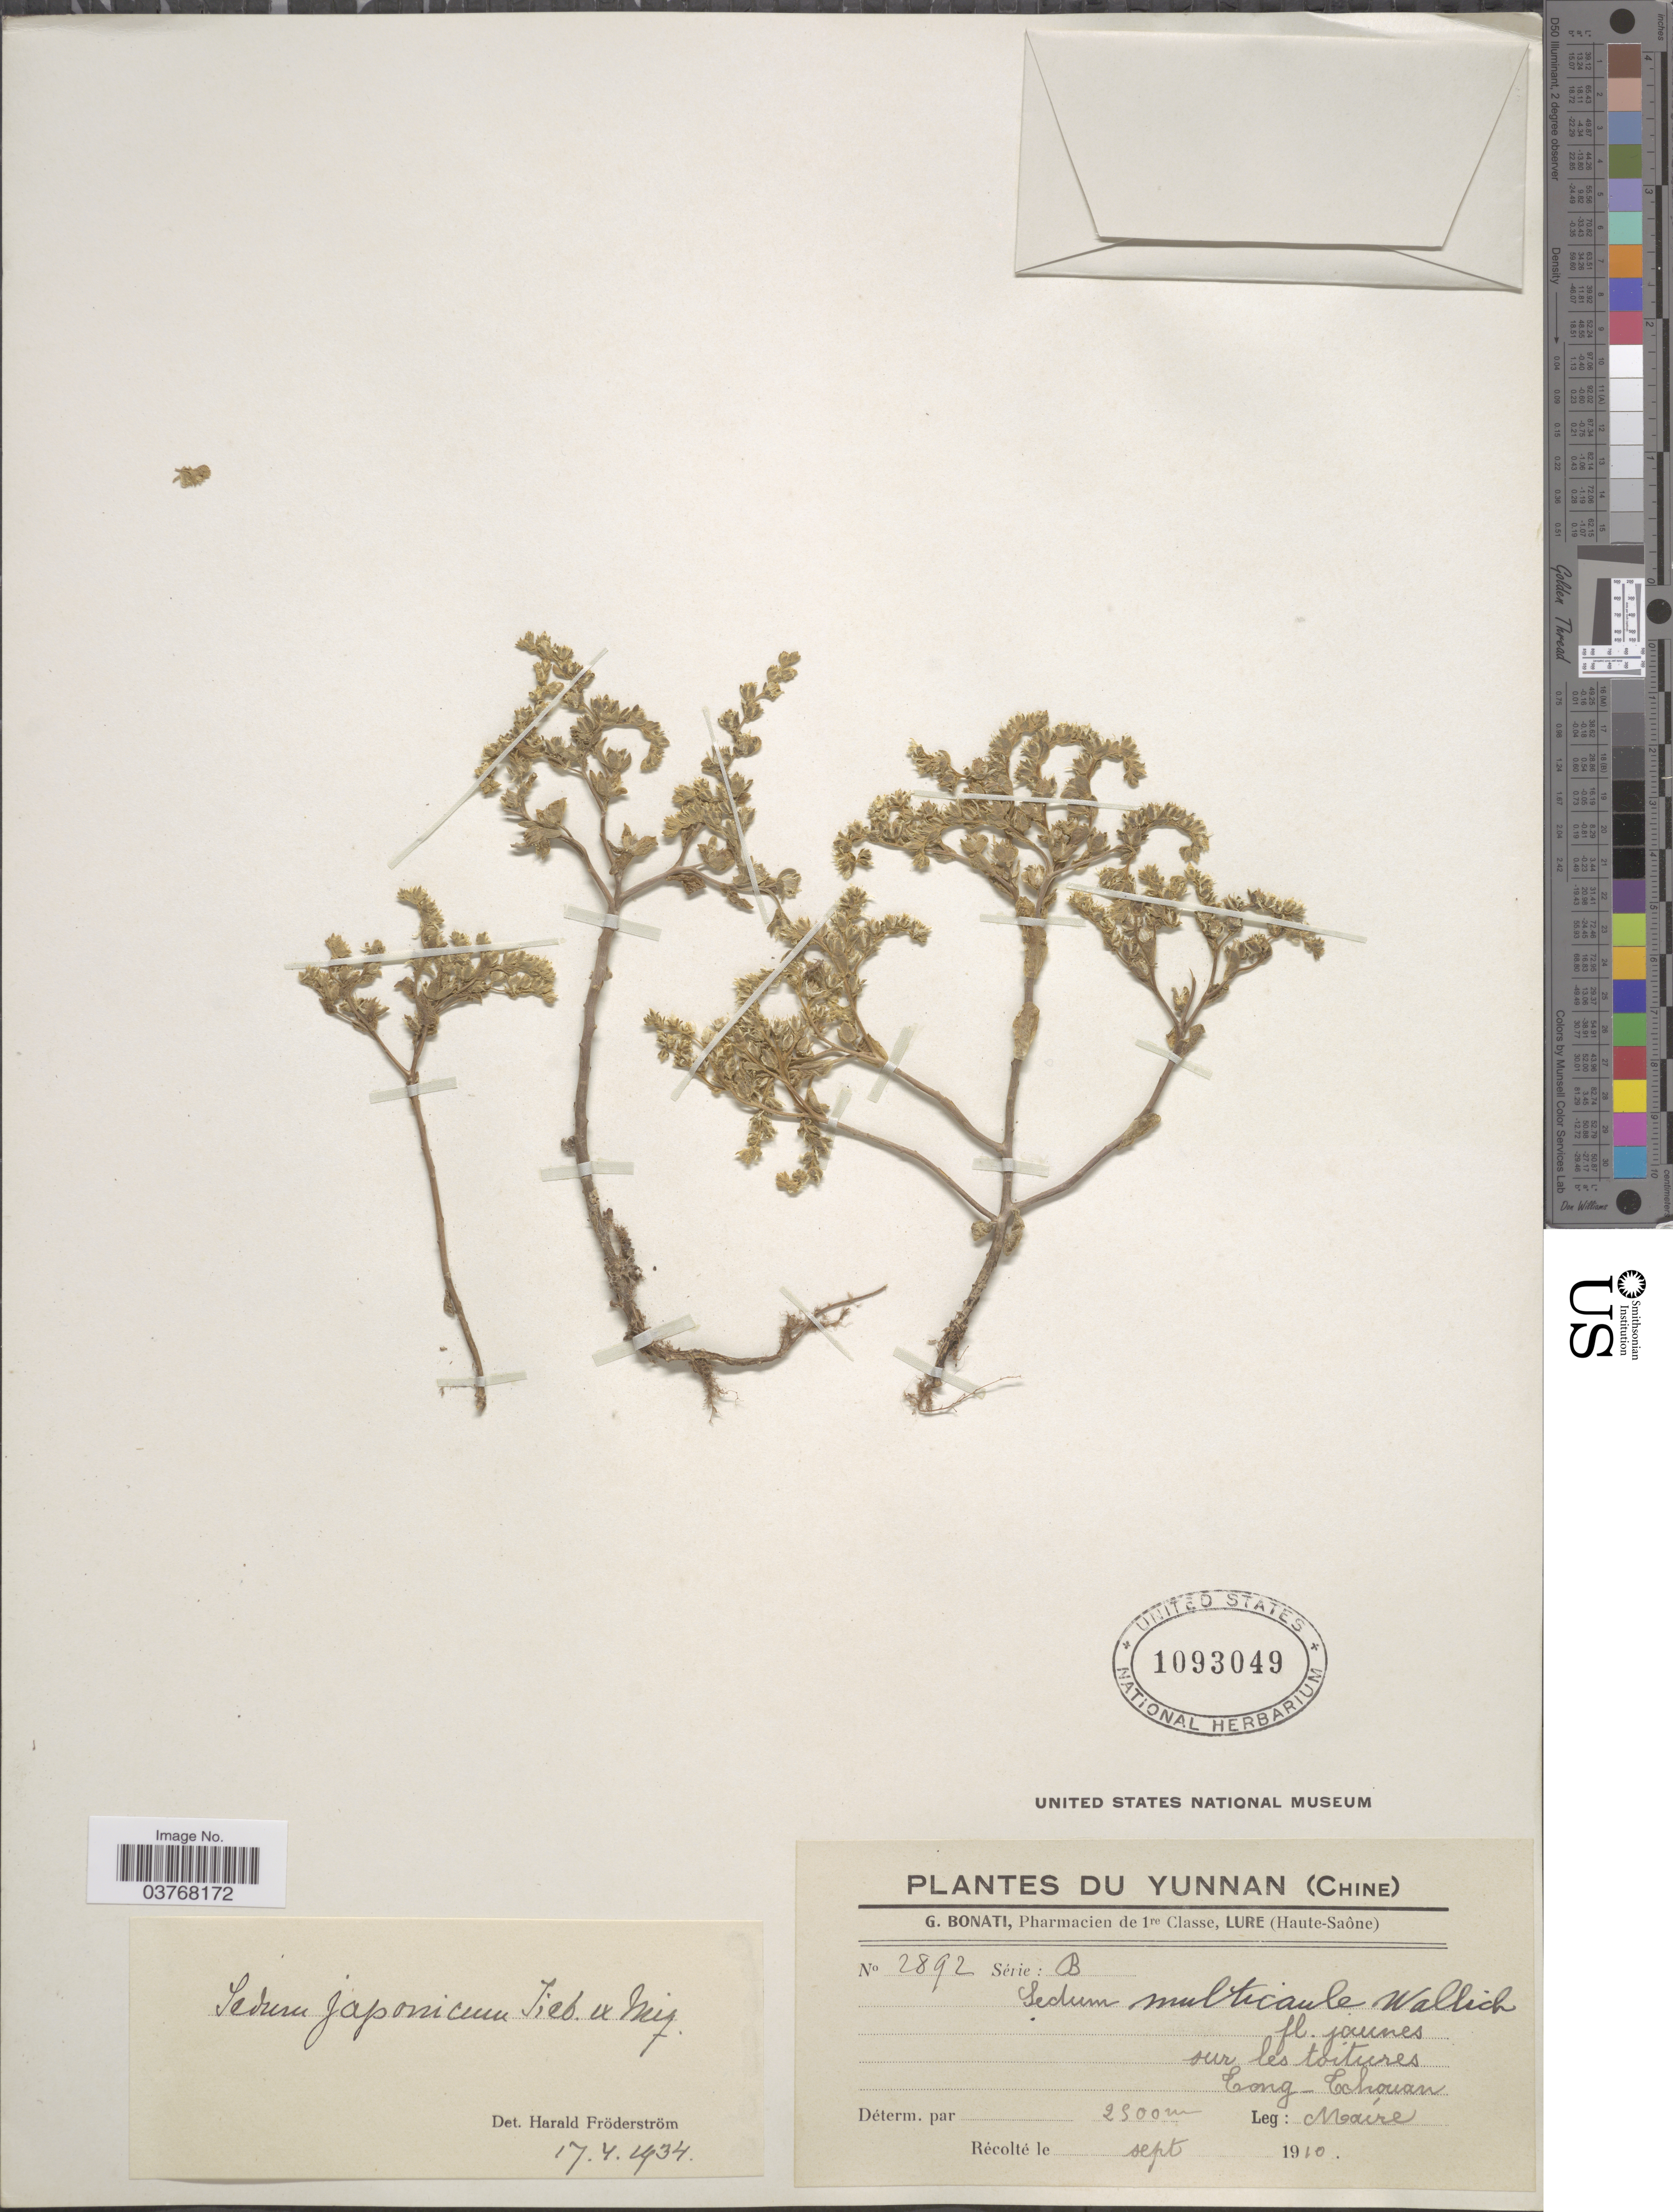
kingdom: Plantae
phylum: Tracheophyta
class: Magnoliopsida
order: Saxifragales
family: Crassulaceae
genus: Sedum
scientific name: Sedum japonicum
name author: Siebold ex Miq.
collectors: Maire, --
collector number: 2892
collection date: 1910-09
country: China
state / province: Yunnan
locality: Tong-Tchouan.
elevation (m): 2500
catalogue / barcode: US 1093049